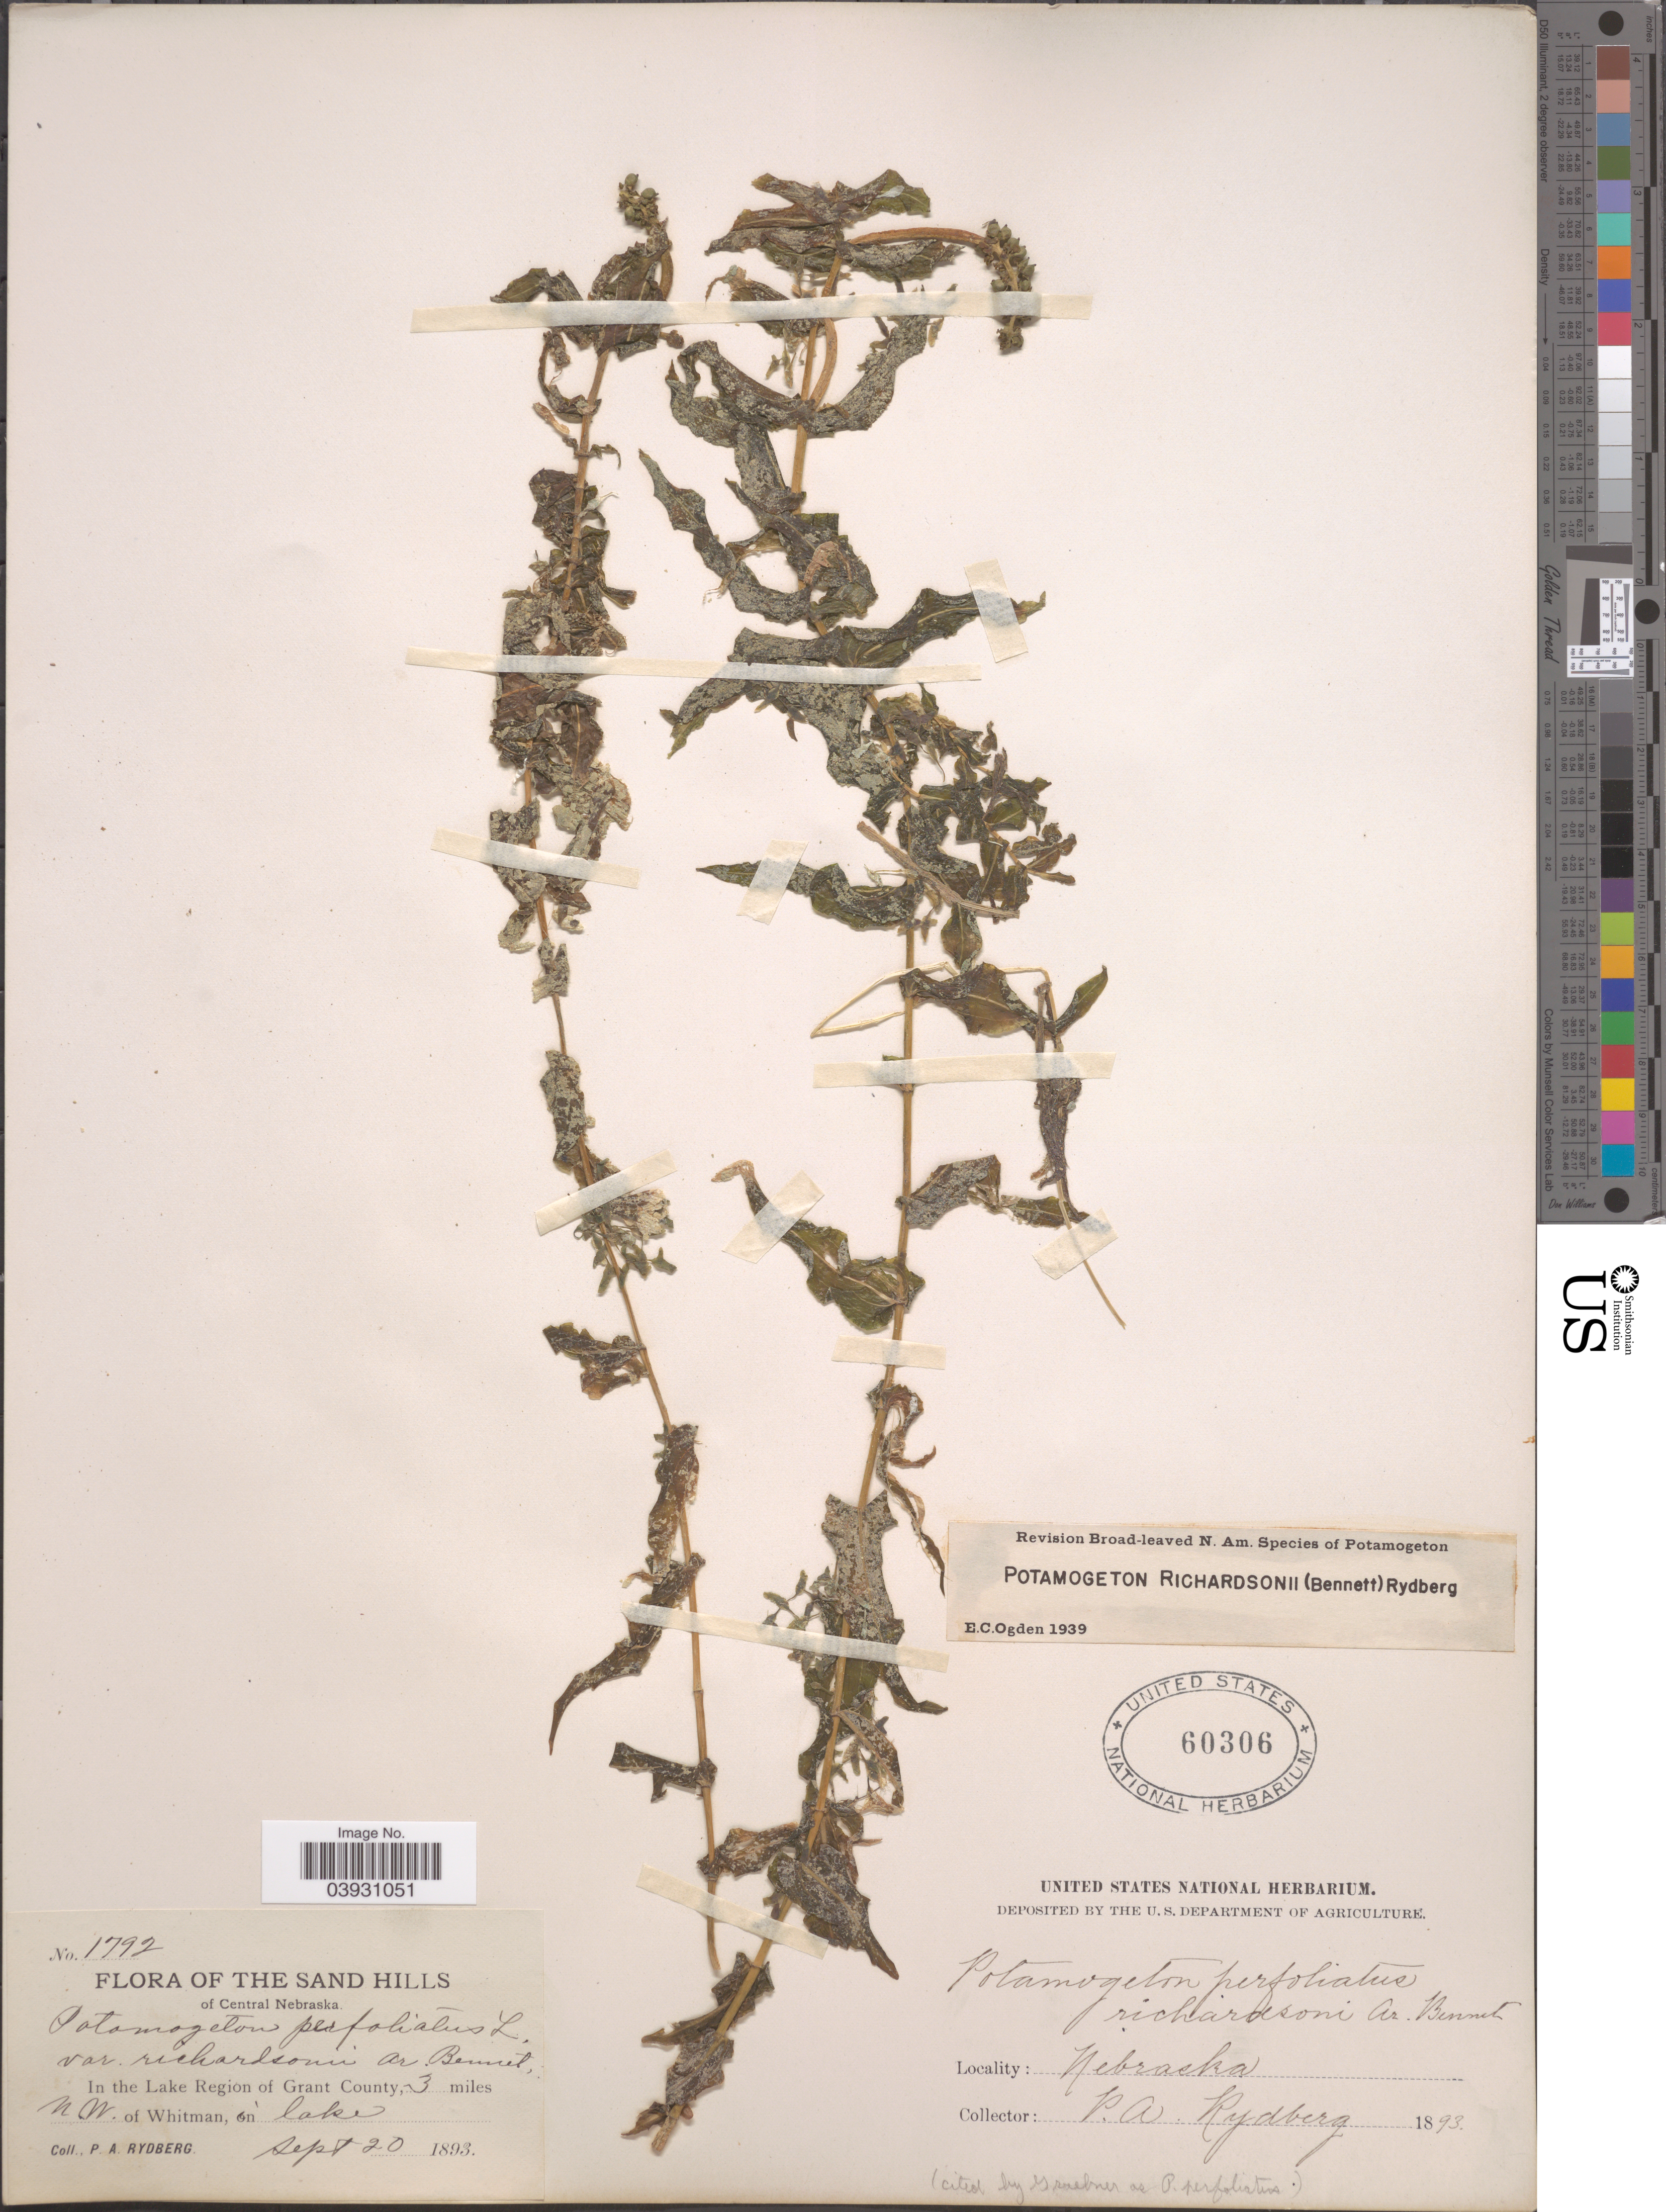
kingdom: Plantae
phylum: Tracheophyta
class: Liliopsida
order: Alismatales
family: Potamogetonaceae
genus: Potamogeton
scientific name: Potamogeton richardsonii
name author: (A.W. Benn.) Rydb.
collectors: P. A. Rydberg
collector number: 1792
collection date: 1893-09-20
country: United States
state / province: Nebraska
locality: Sand Hills of Central Nebraska. In the Lake Region of Grant County, 3 miles N. W. of Whitman, in lake.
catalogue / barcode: US 60306